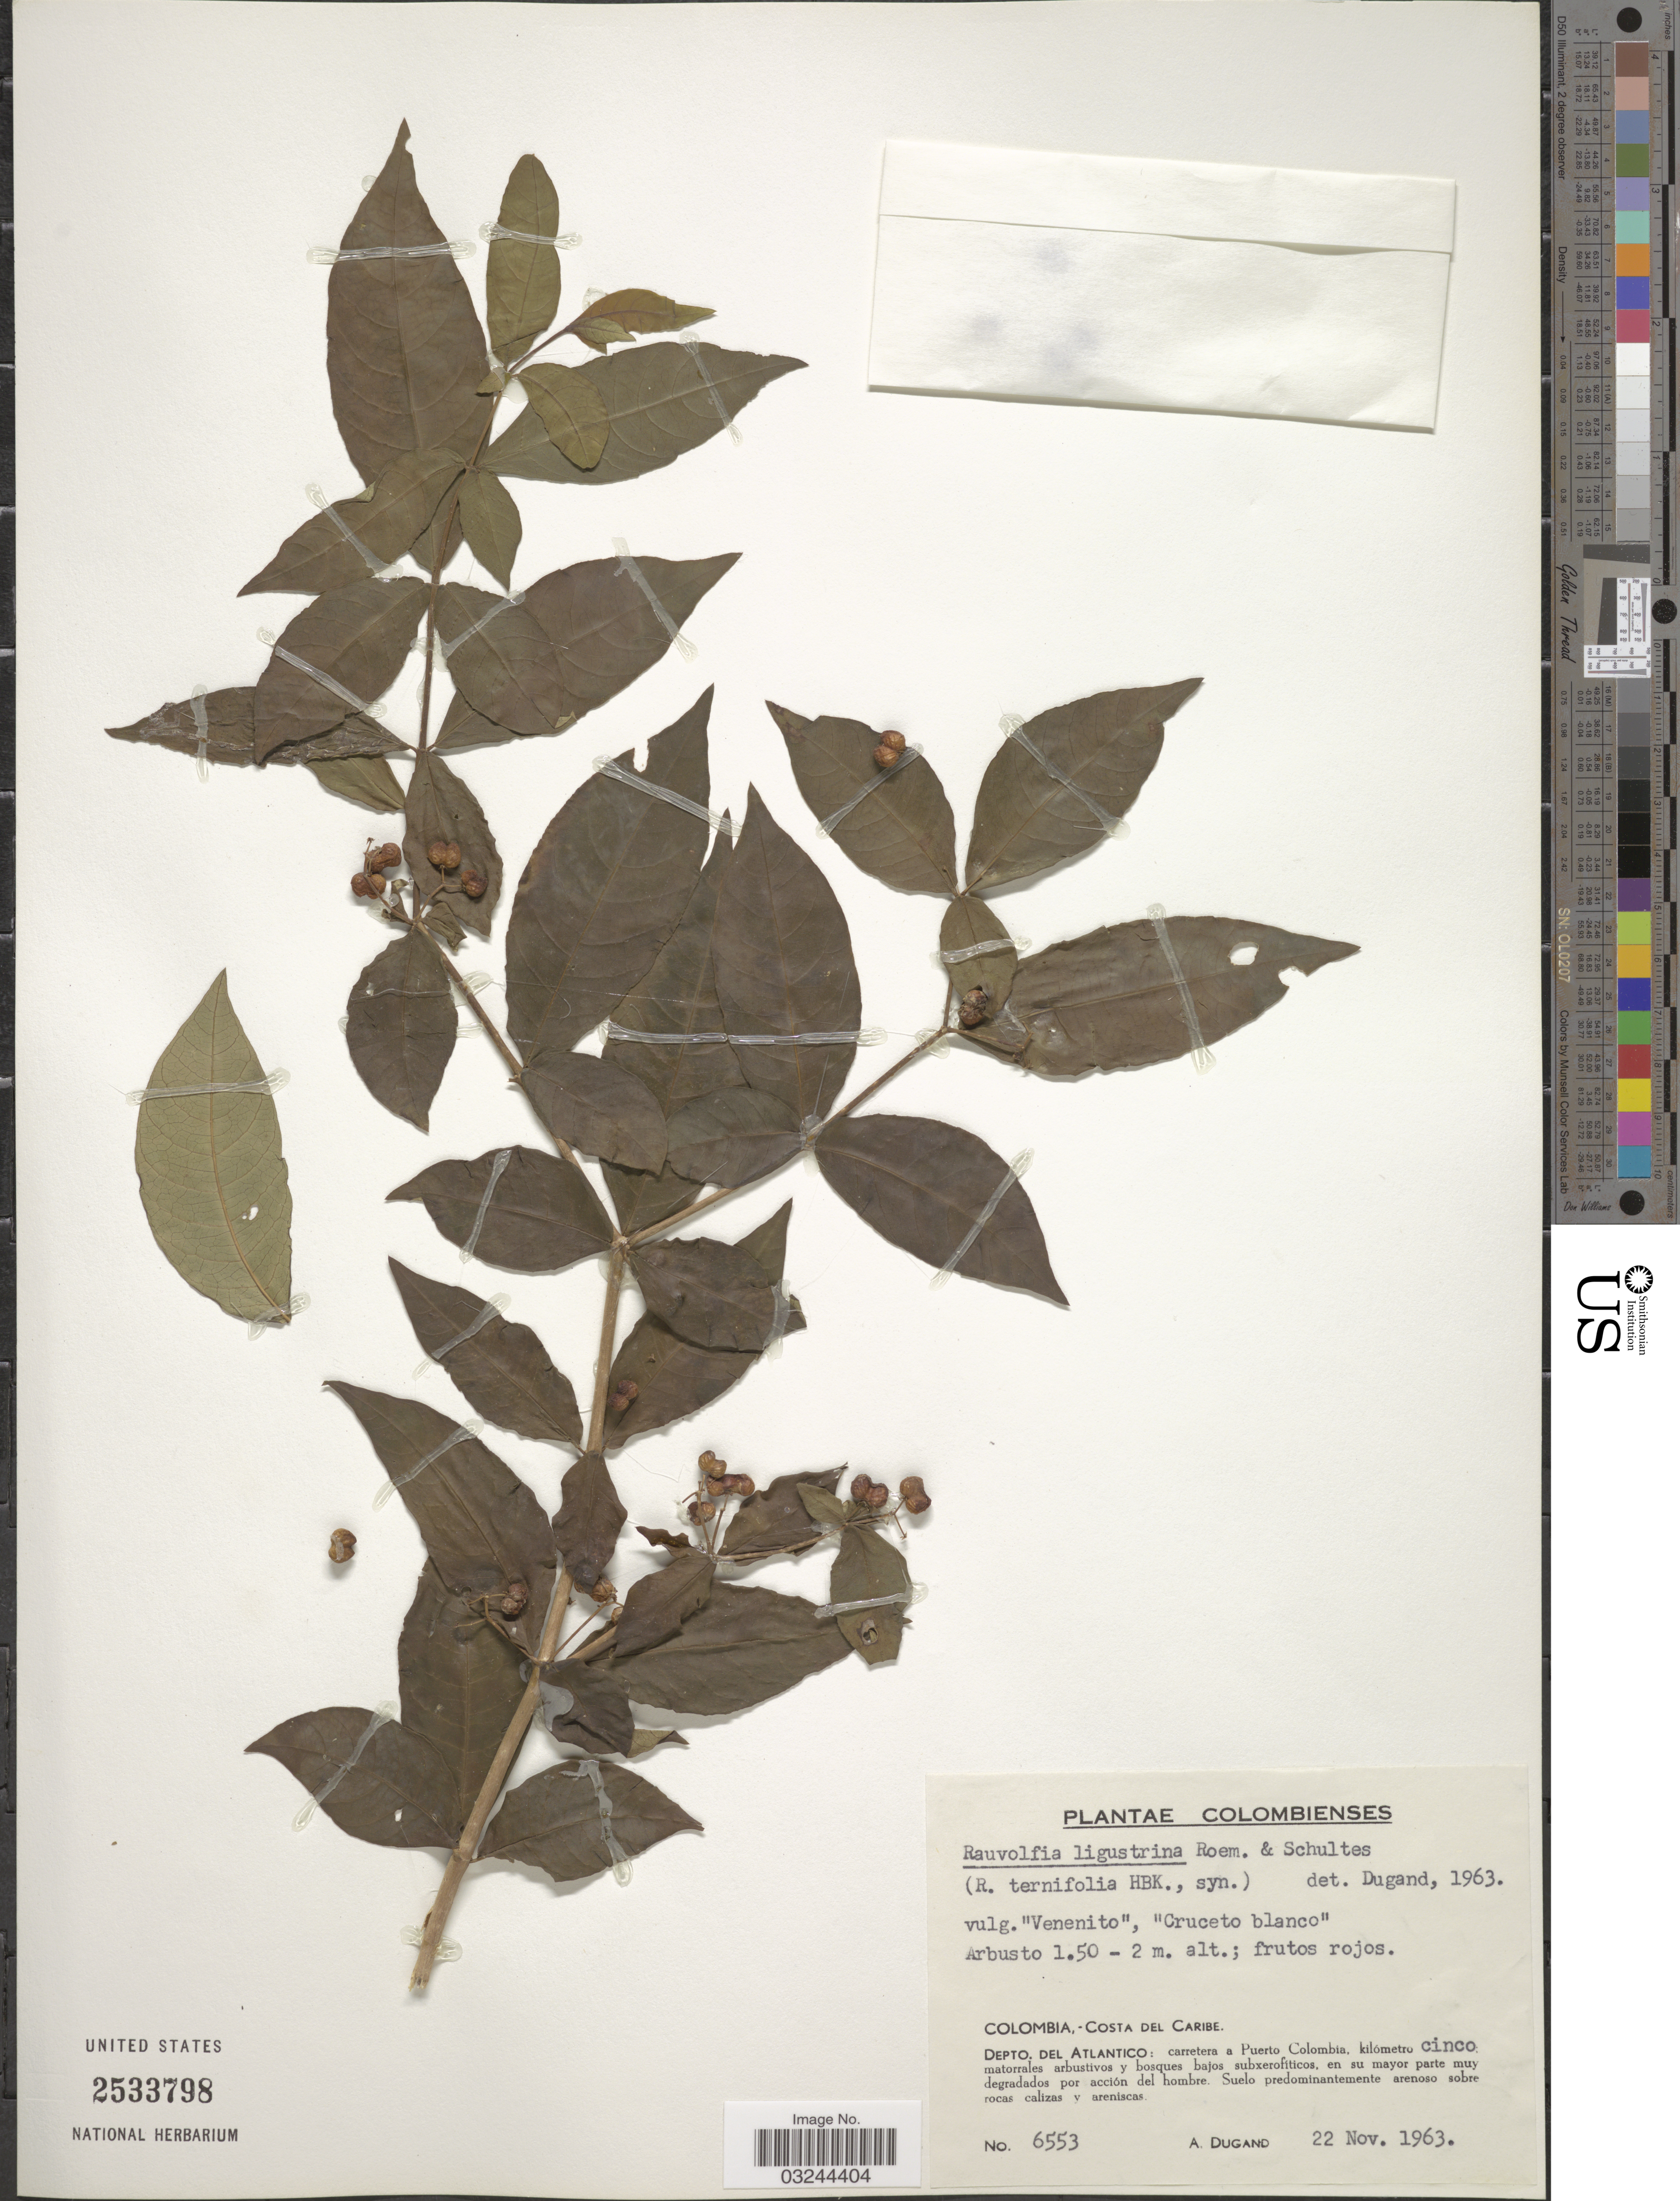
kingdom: Plantae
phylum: Tracheophyta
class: Magnoliopsida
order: Gentianales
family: Apocynaceae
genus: Rauvolfia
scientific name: Rauvolfia ligustrina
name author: Willd. ex Roem. & Schult.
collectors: A. Dugand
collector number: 6553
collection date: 1963-11-22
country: Colombia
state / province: Atlántico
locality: Costa Del Caribe. Depto. Del Atlantico: carretera a Puerto Colombia, kilómetro cinco.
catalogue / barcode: US 2533798